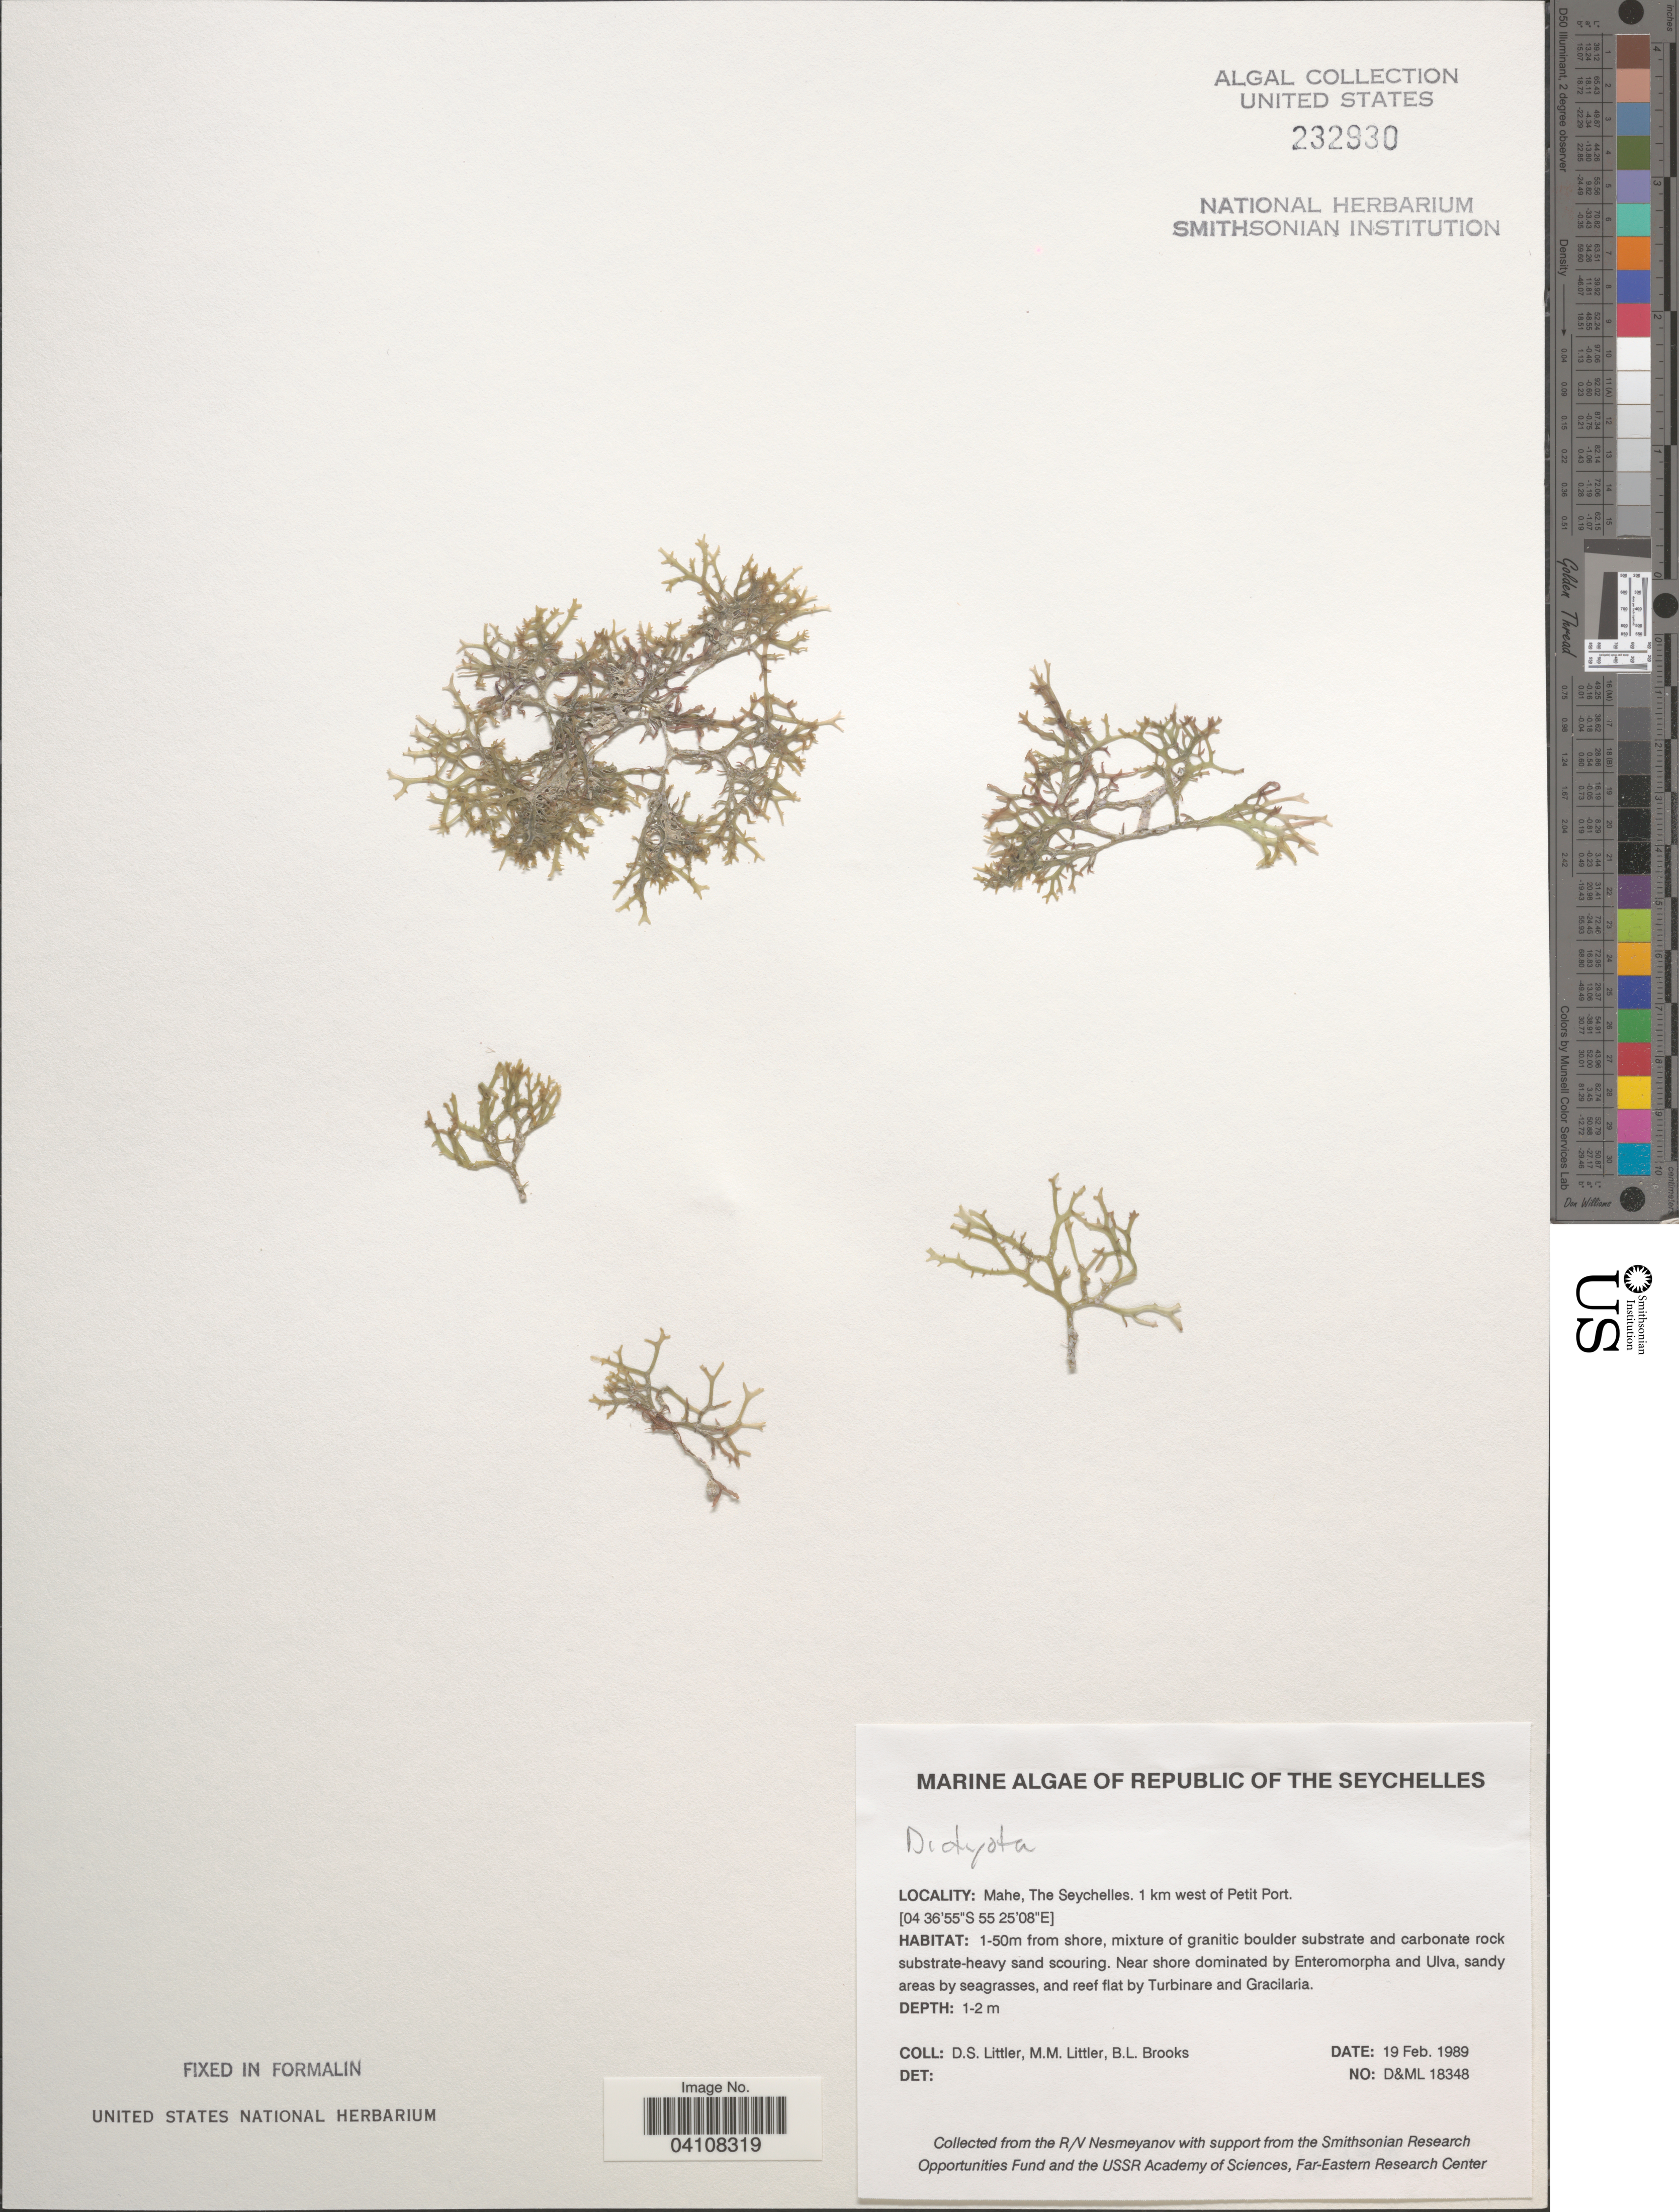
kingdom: Chromista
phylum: Ochrophyta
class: Phaeophyceae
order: Dictyotales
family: Dictyotaceae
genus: Dictyota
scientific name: Dictyota sp.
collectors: D. S. Littler & B. Brooks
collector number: D&ML18348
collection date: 1989-02-19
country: Seychelles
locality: Republic of The Seychelles. Mahe. 1 km west of Petit Port. 1-50m from shore.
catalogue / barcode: US 232930